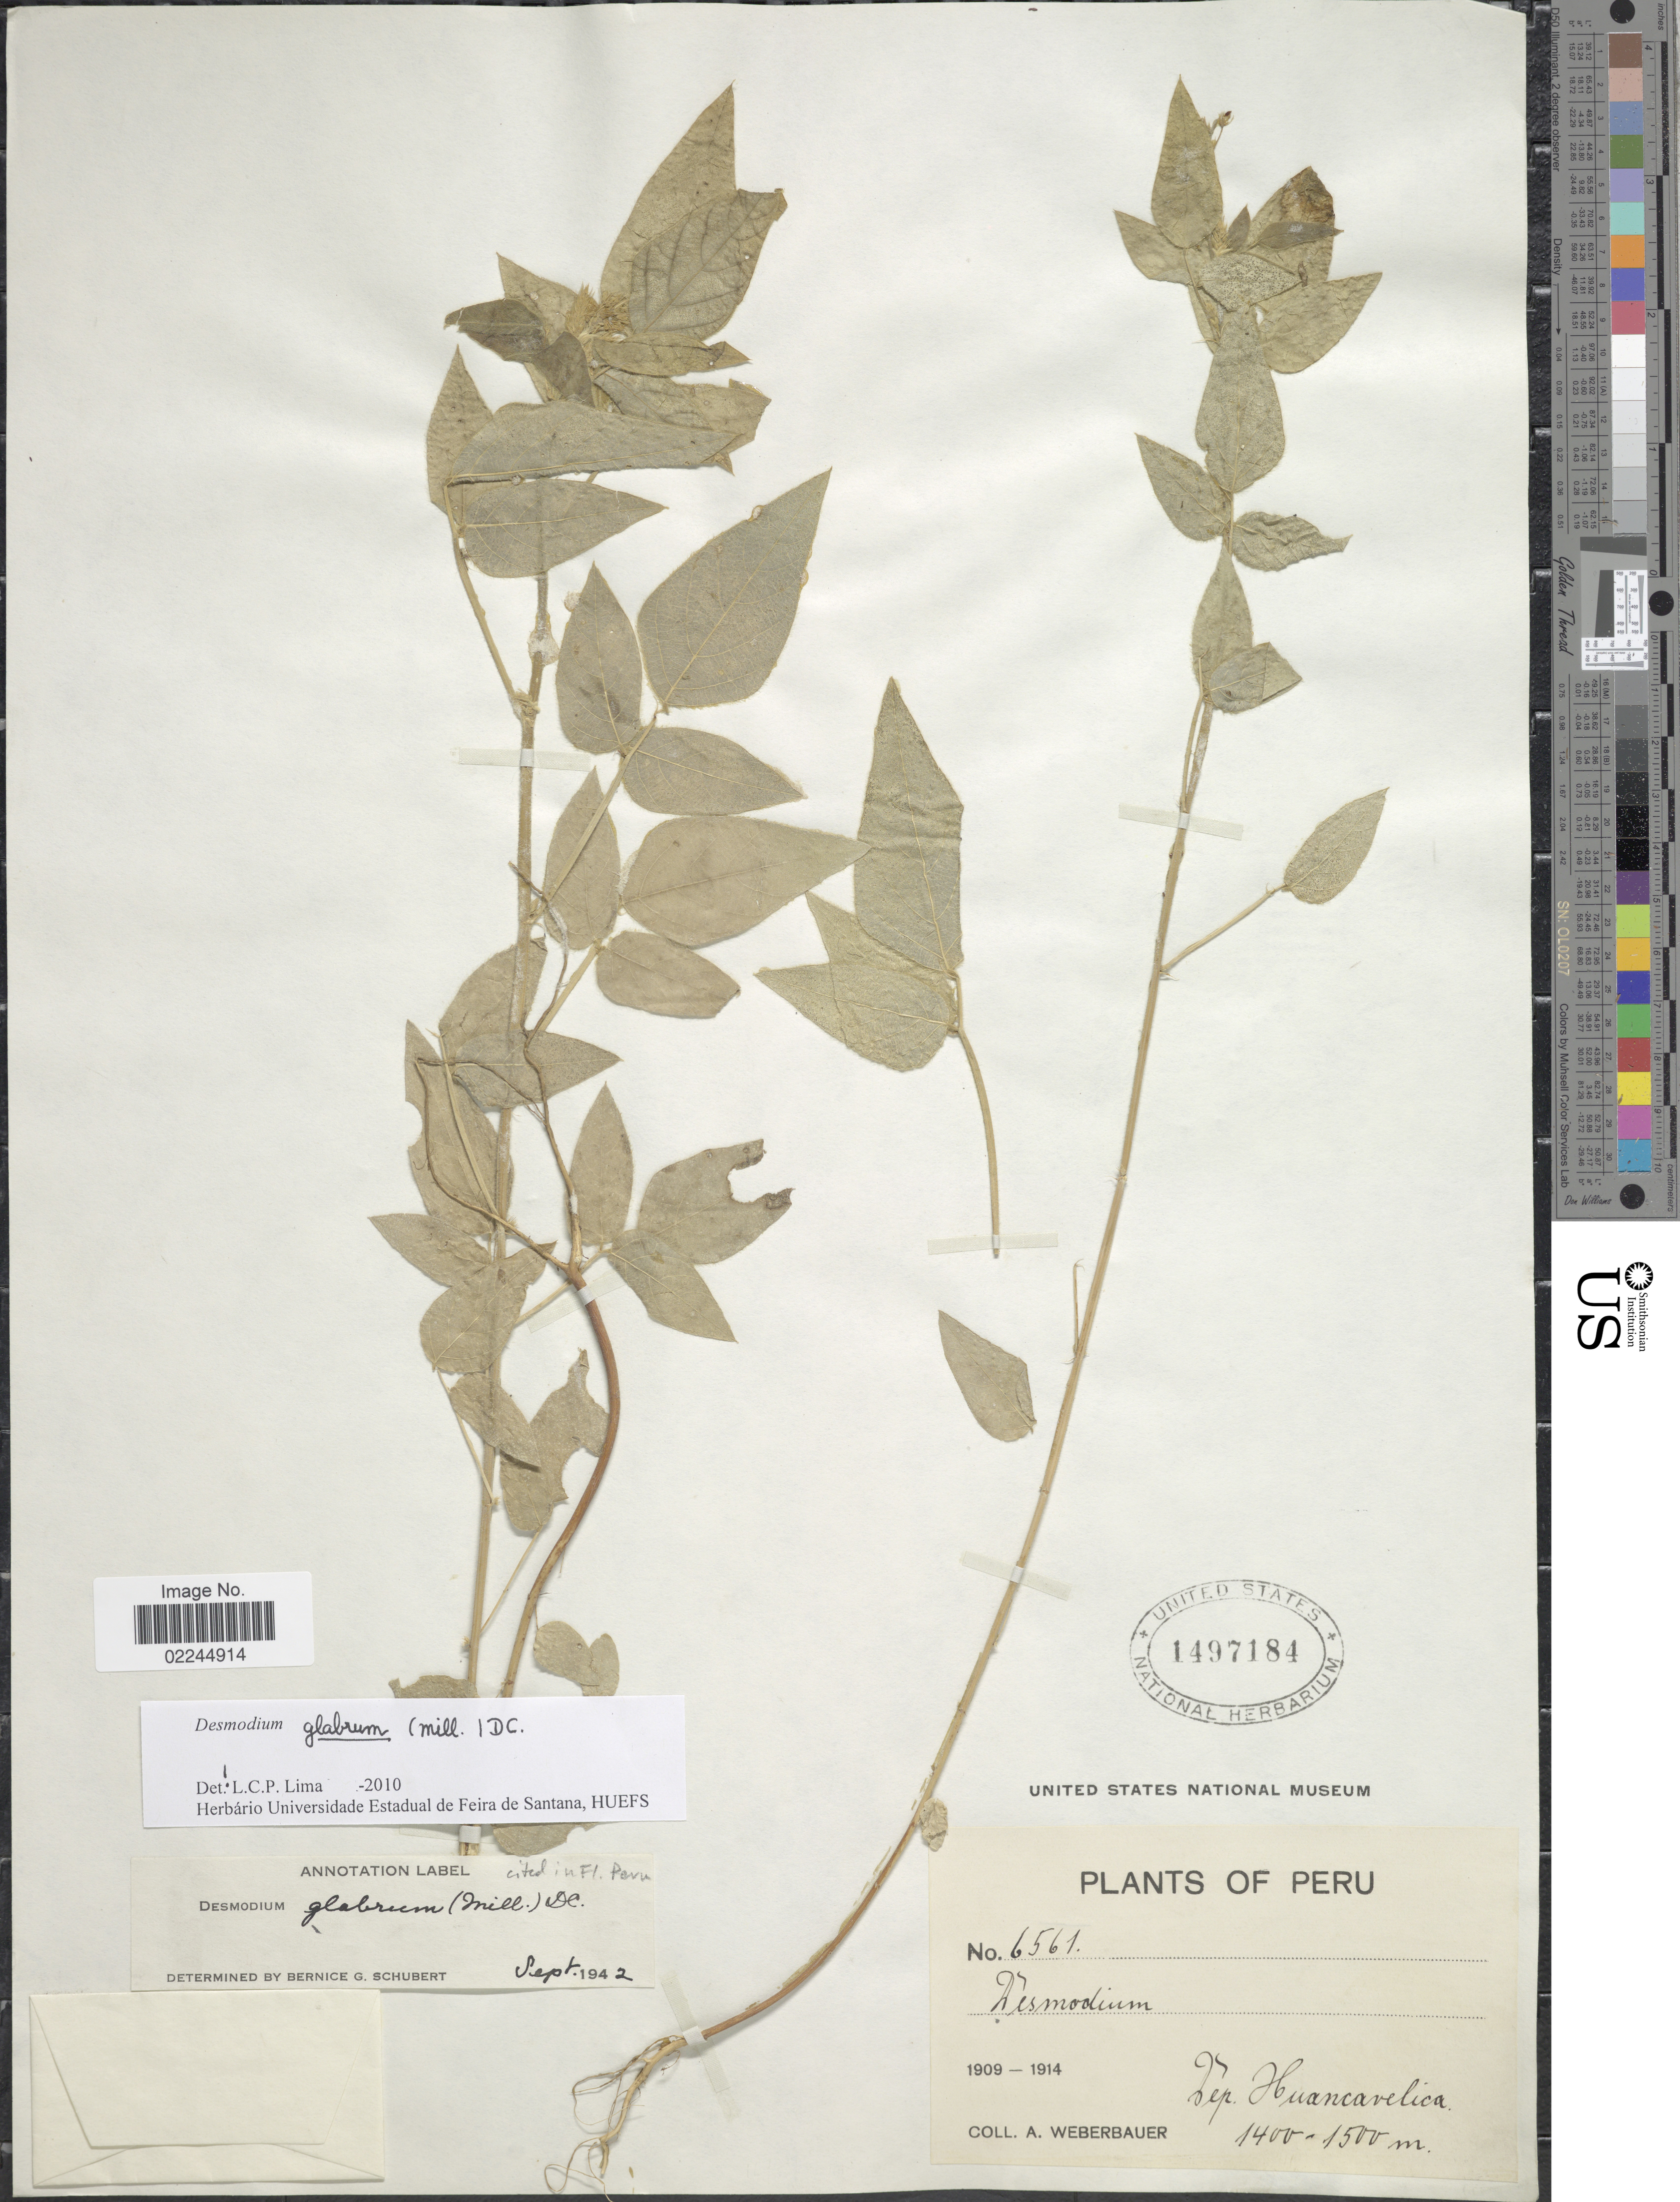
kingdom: Plantae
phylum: Tracheophyta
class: Magnoliopsida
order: Fabales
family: Fabaceae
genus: Desmodium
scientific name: Desmodium glabrum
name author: (Mill.) DC.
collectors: A. Weberbauer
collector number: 6561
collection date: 1909/1914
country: Peru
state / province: Huancavelica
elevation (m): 1400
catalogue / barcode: US 1497184